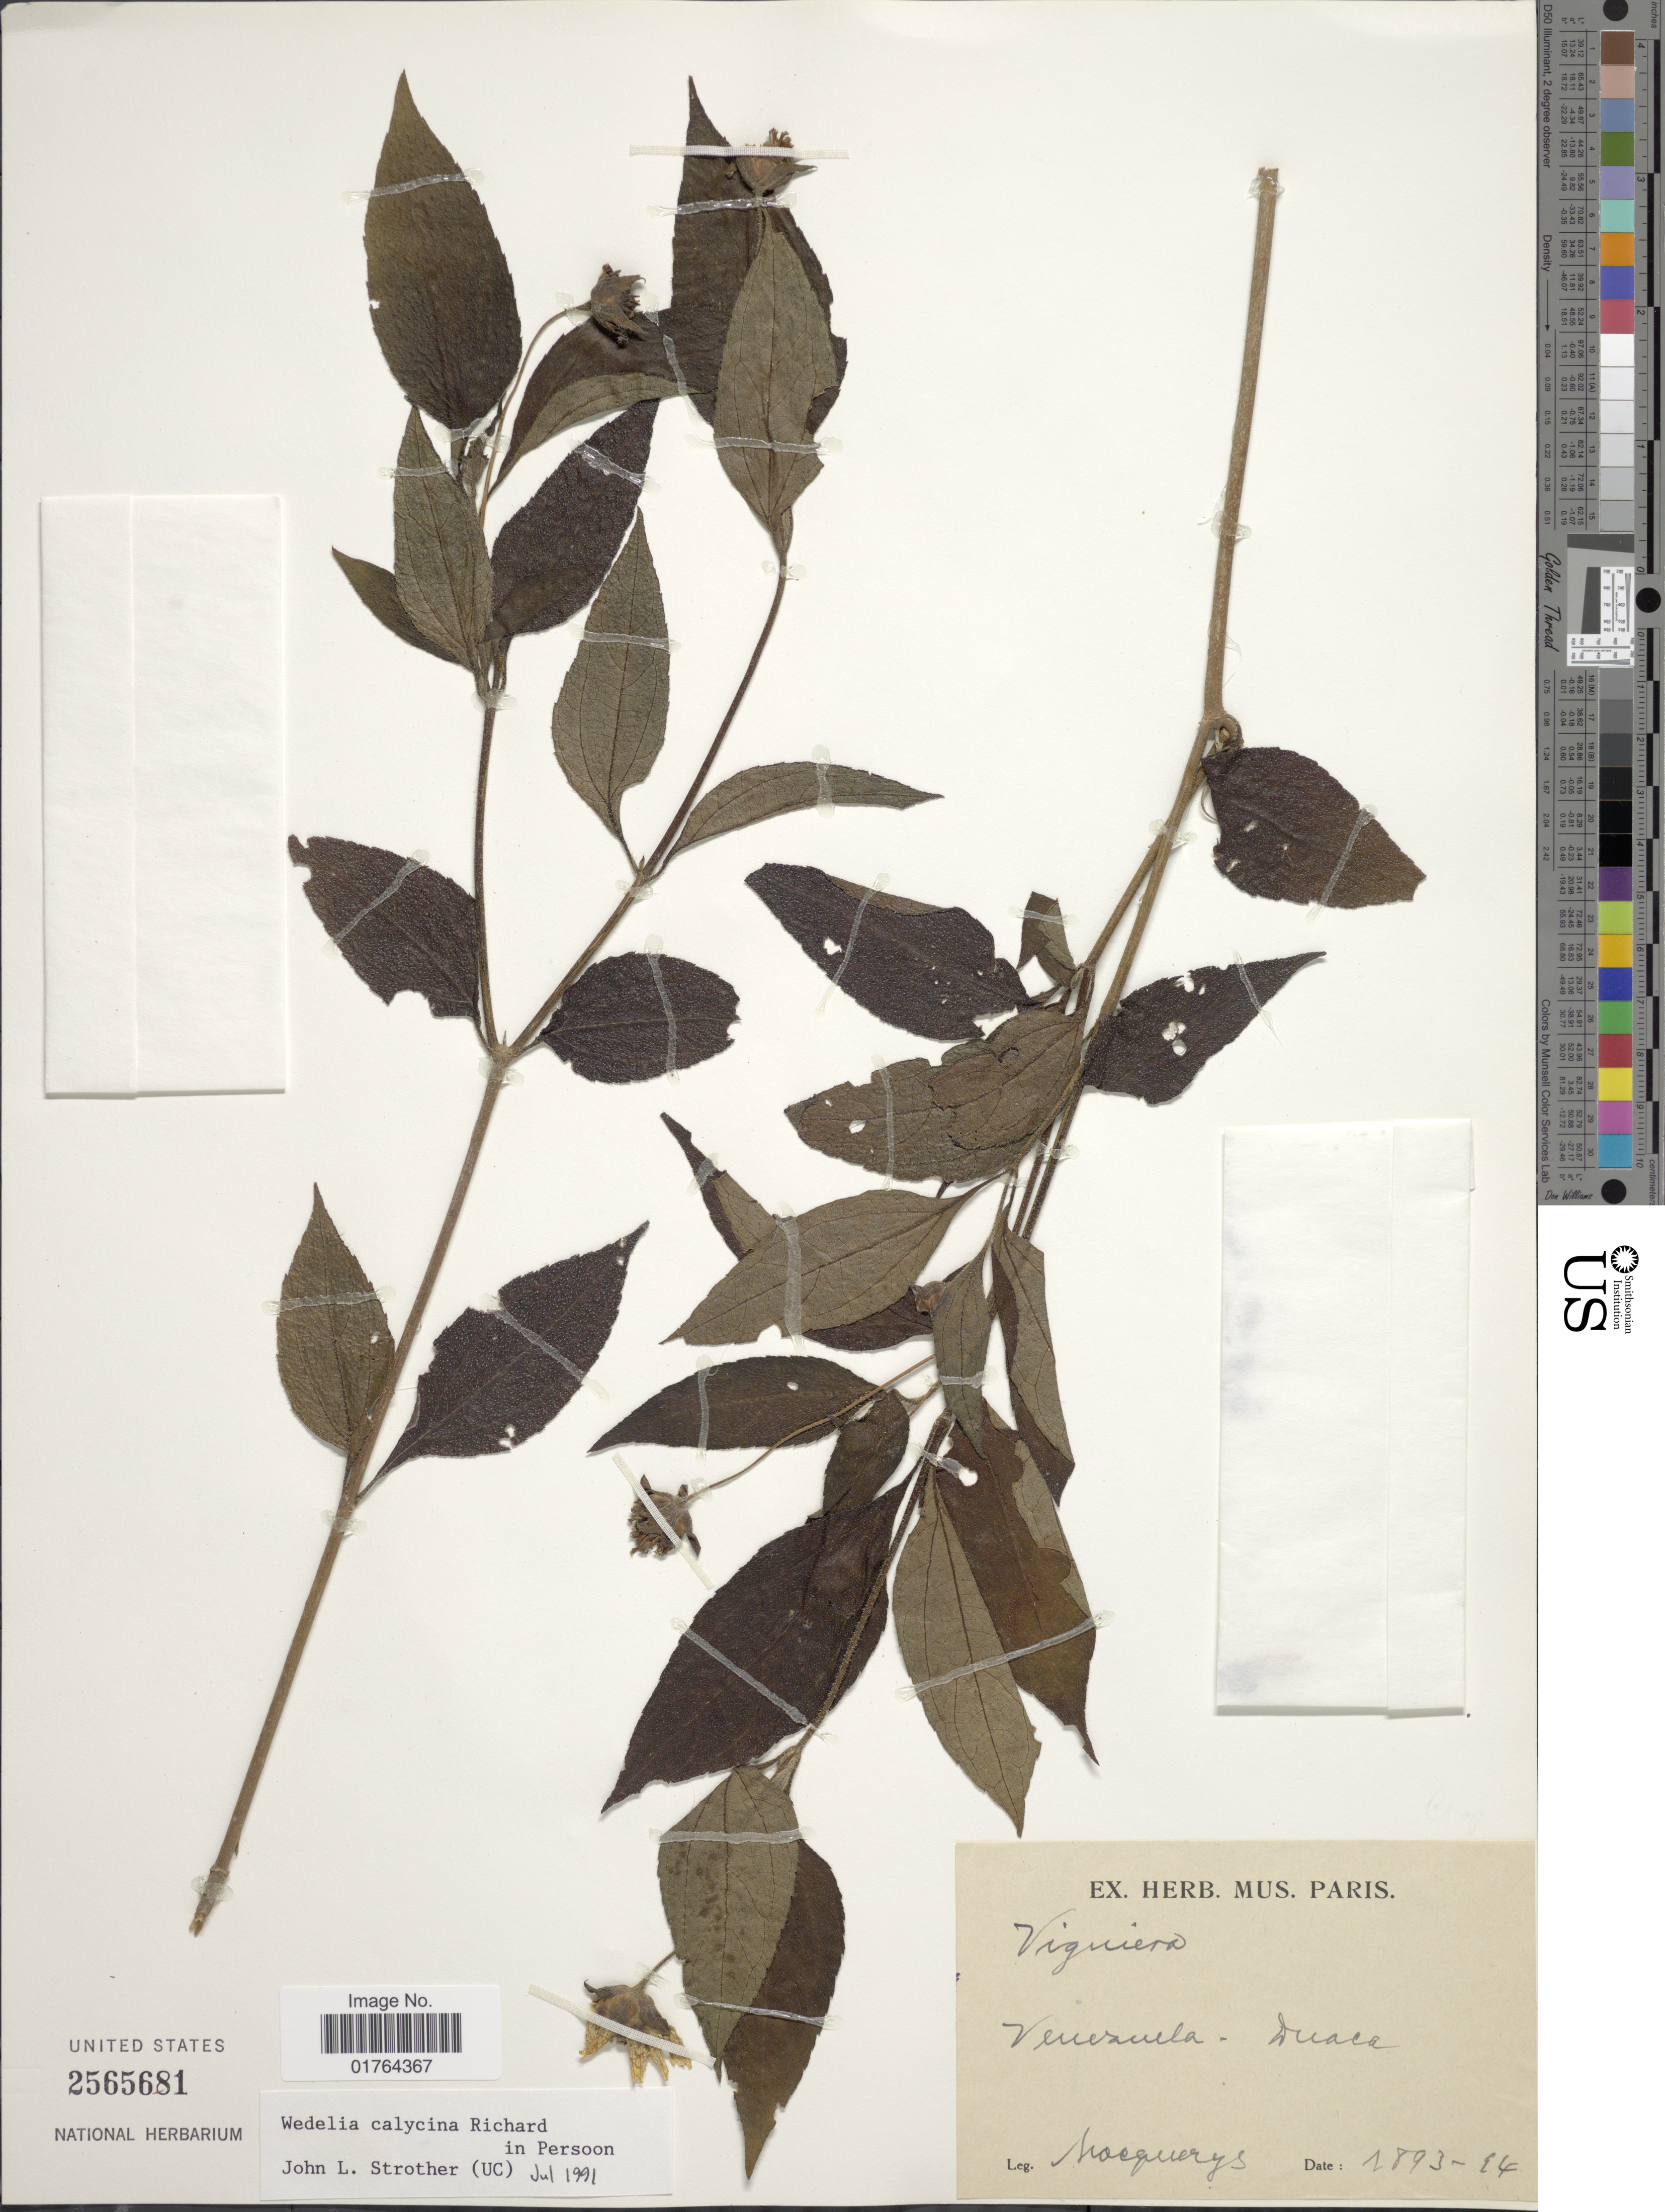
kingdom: Plantae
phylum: Tracheophyta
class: Magnoliopsida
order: Asterales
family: Asteraceae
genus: Wedelia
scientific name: Wedelia calycina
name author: Rich.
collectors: A. Mocquerys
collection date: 1893/1894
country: Venezuela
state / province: Lara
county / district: Crespo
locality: Duaca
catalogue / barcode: US 2565681